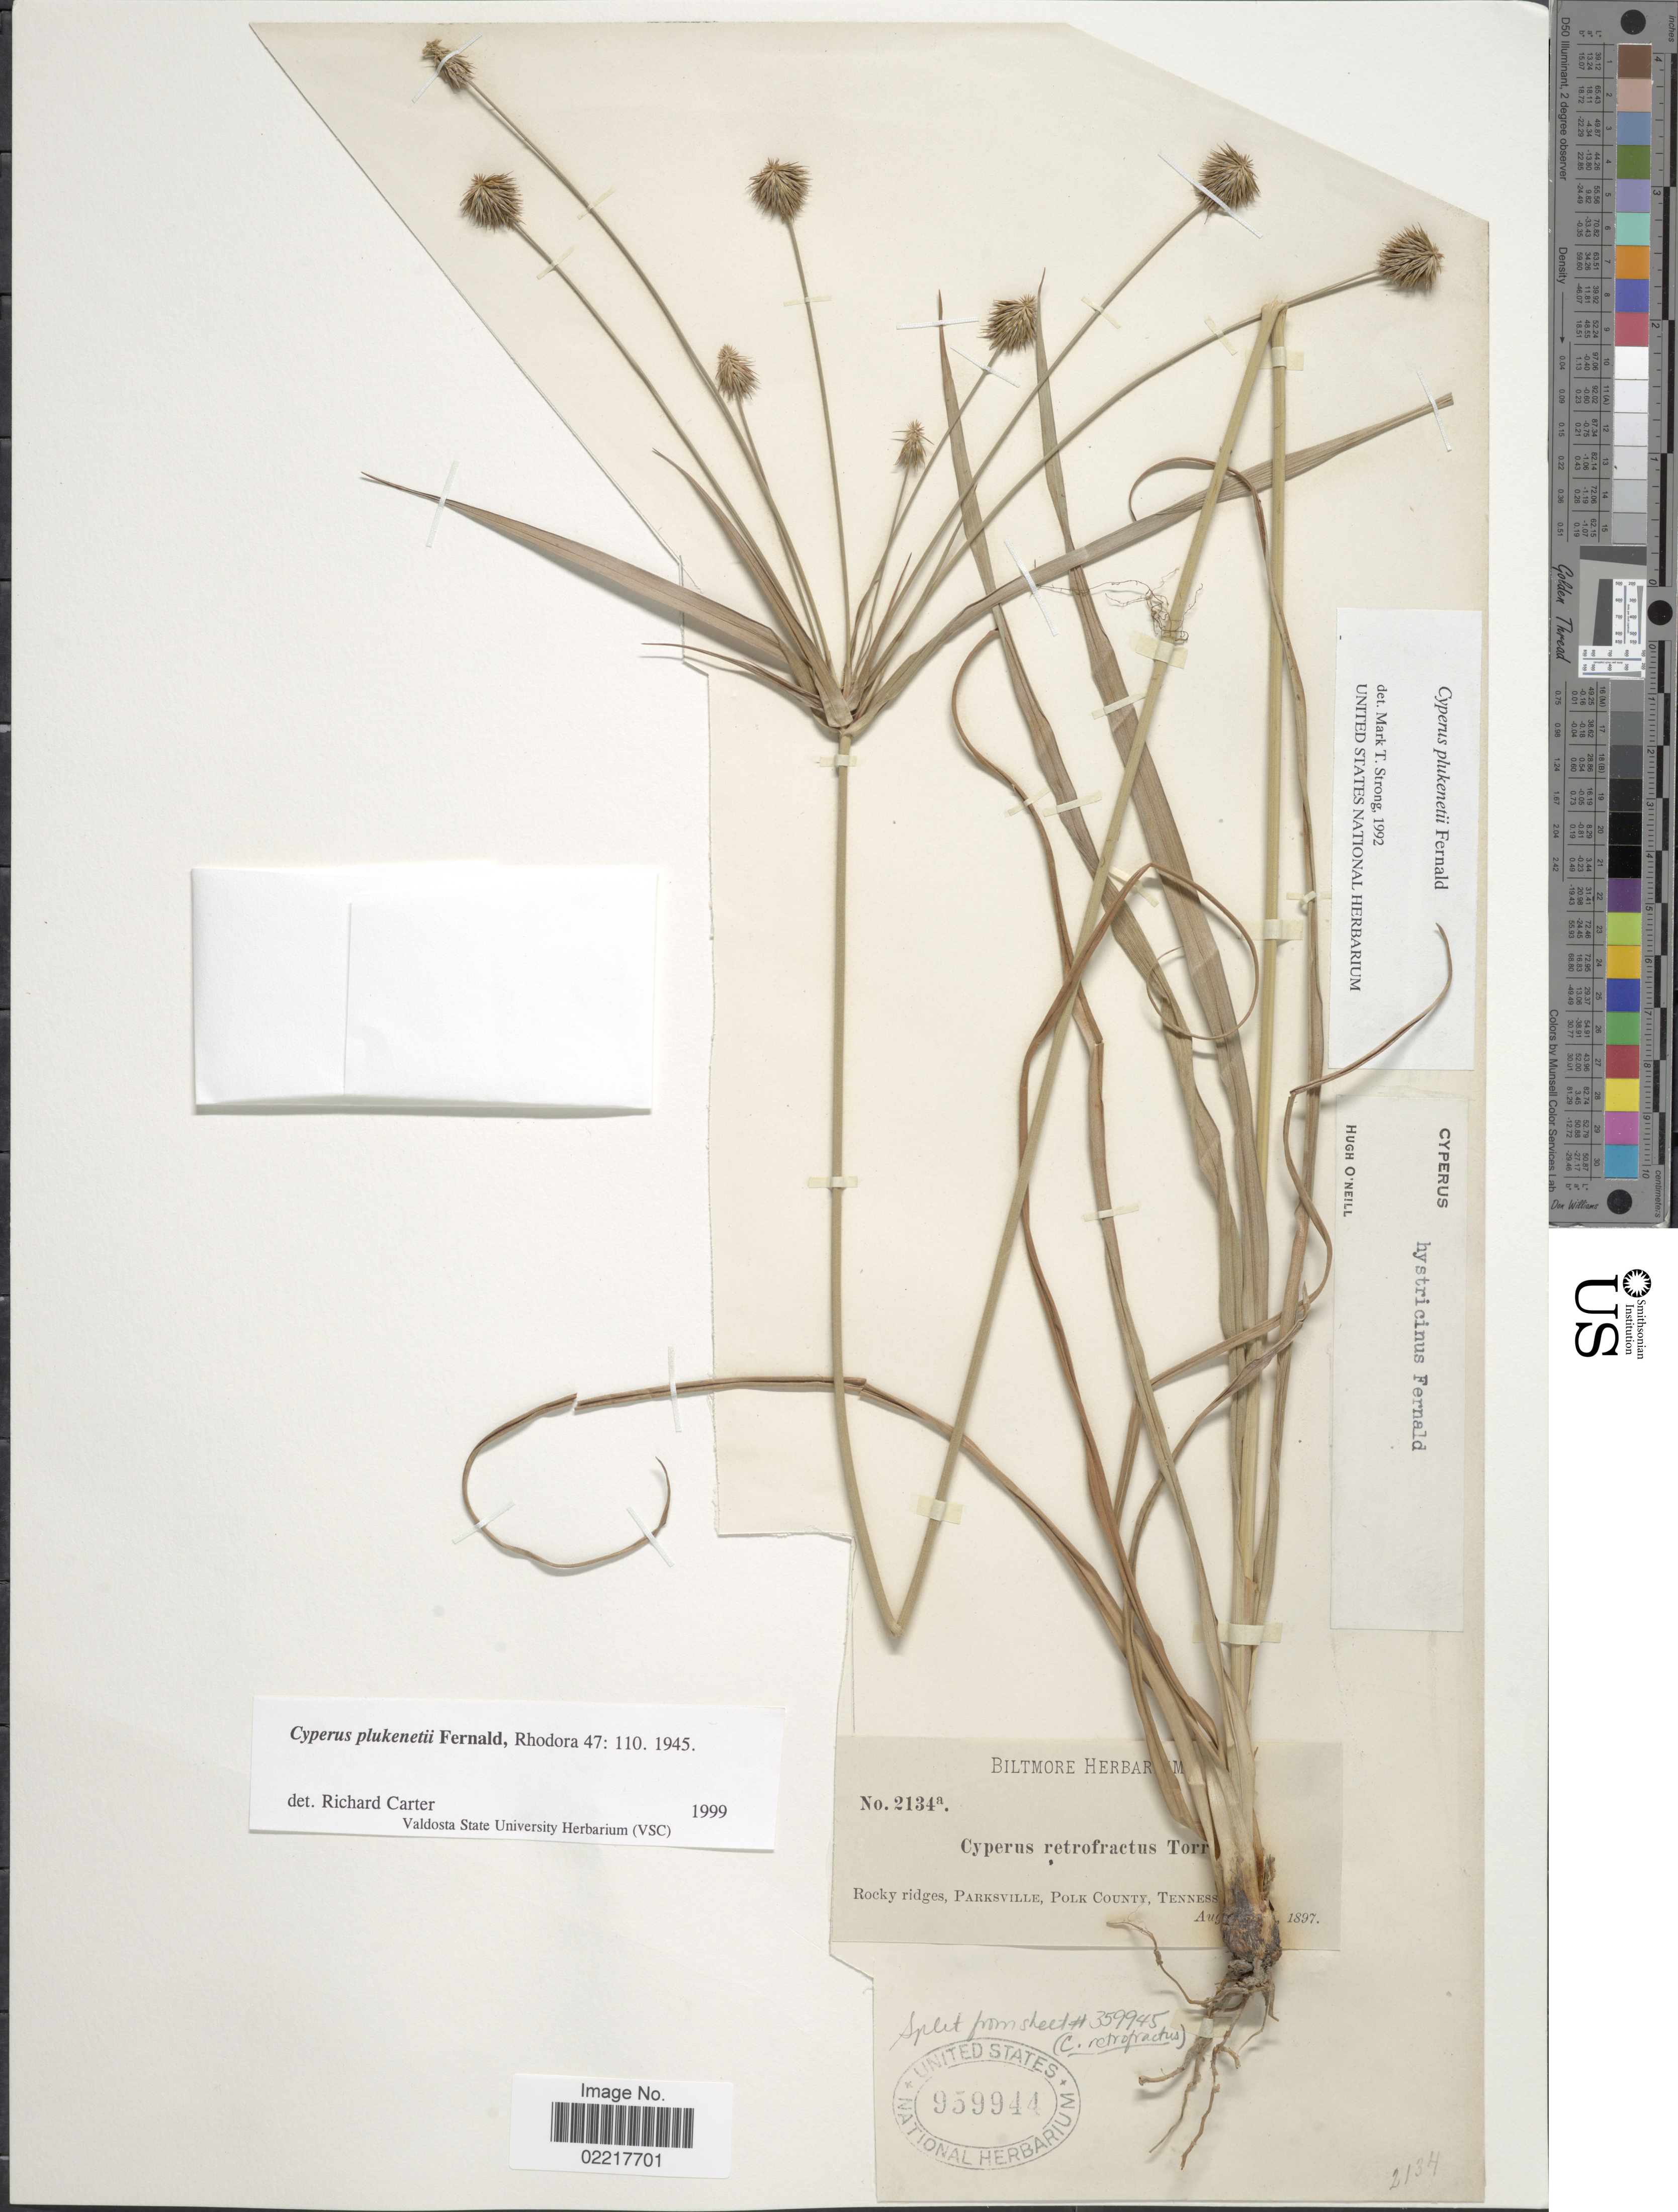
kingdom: Plantae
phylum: Tracheophyta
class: Liliopsida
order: Poales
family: Cyperaceae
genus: Cyperus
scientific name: Cyperus plukenetii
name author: Fernald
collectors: ex herb. Biltmore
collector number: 2134a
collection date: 1897-08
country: United States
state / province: Tennessee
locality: Parksville, Polk County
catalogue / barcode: US 959944